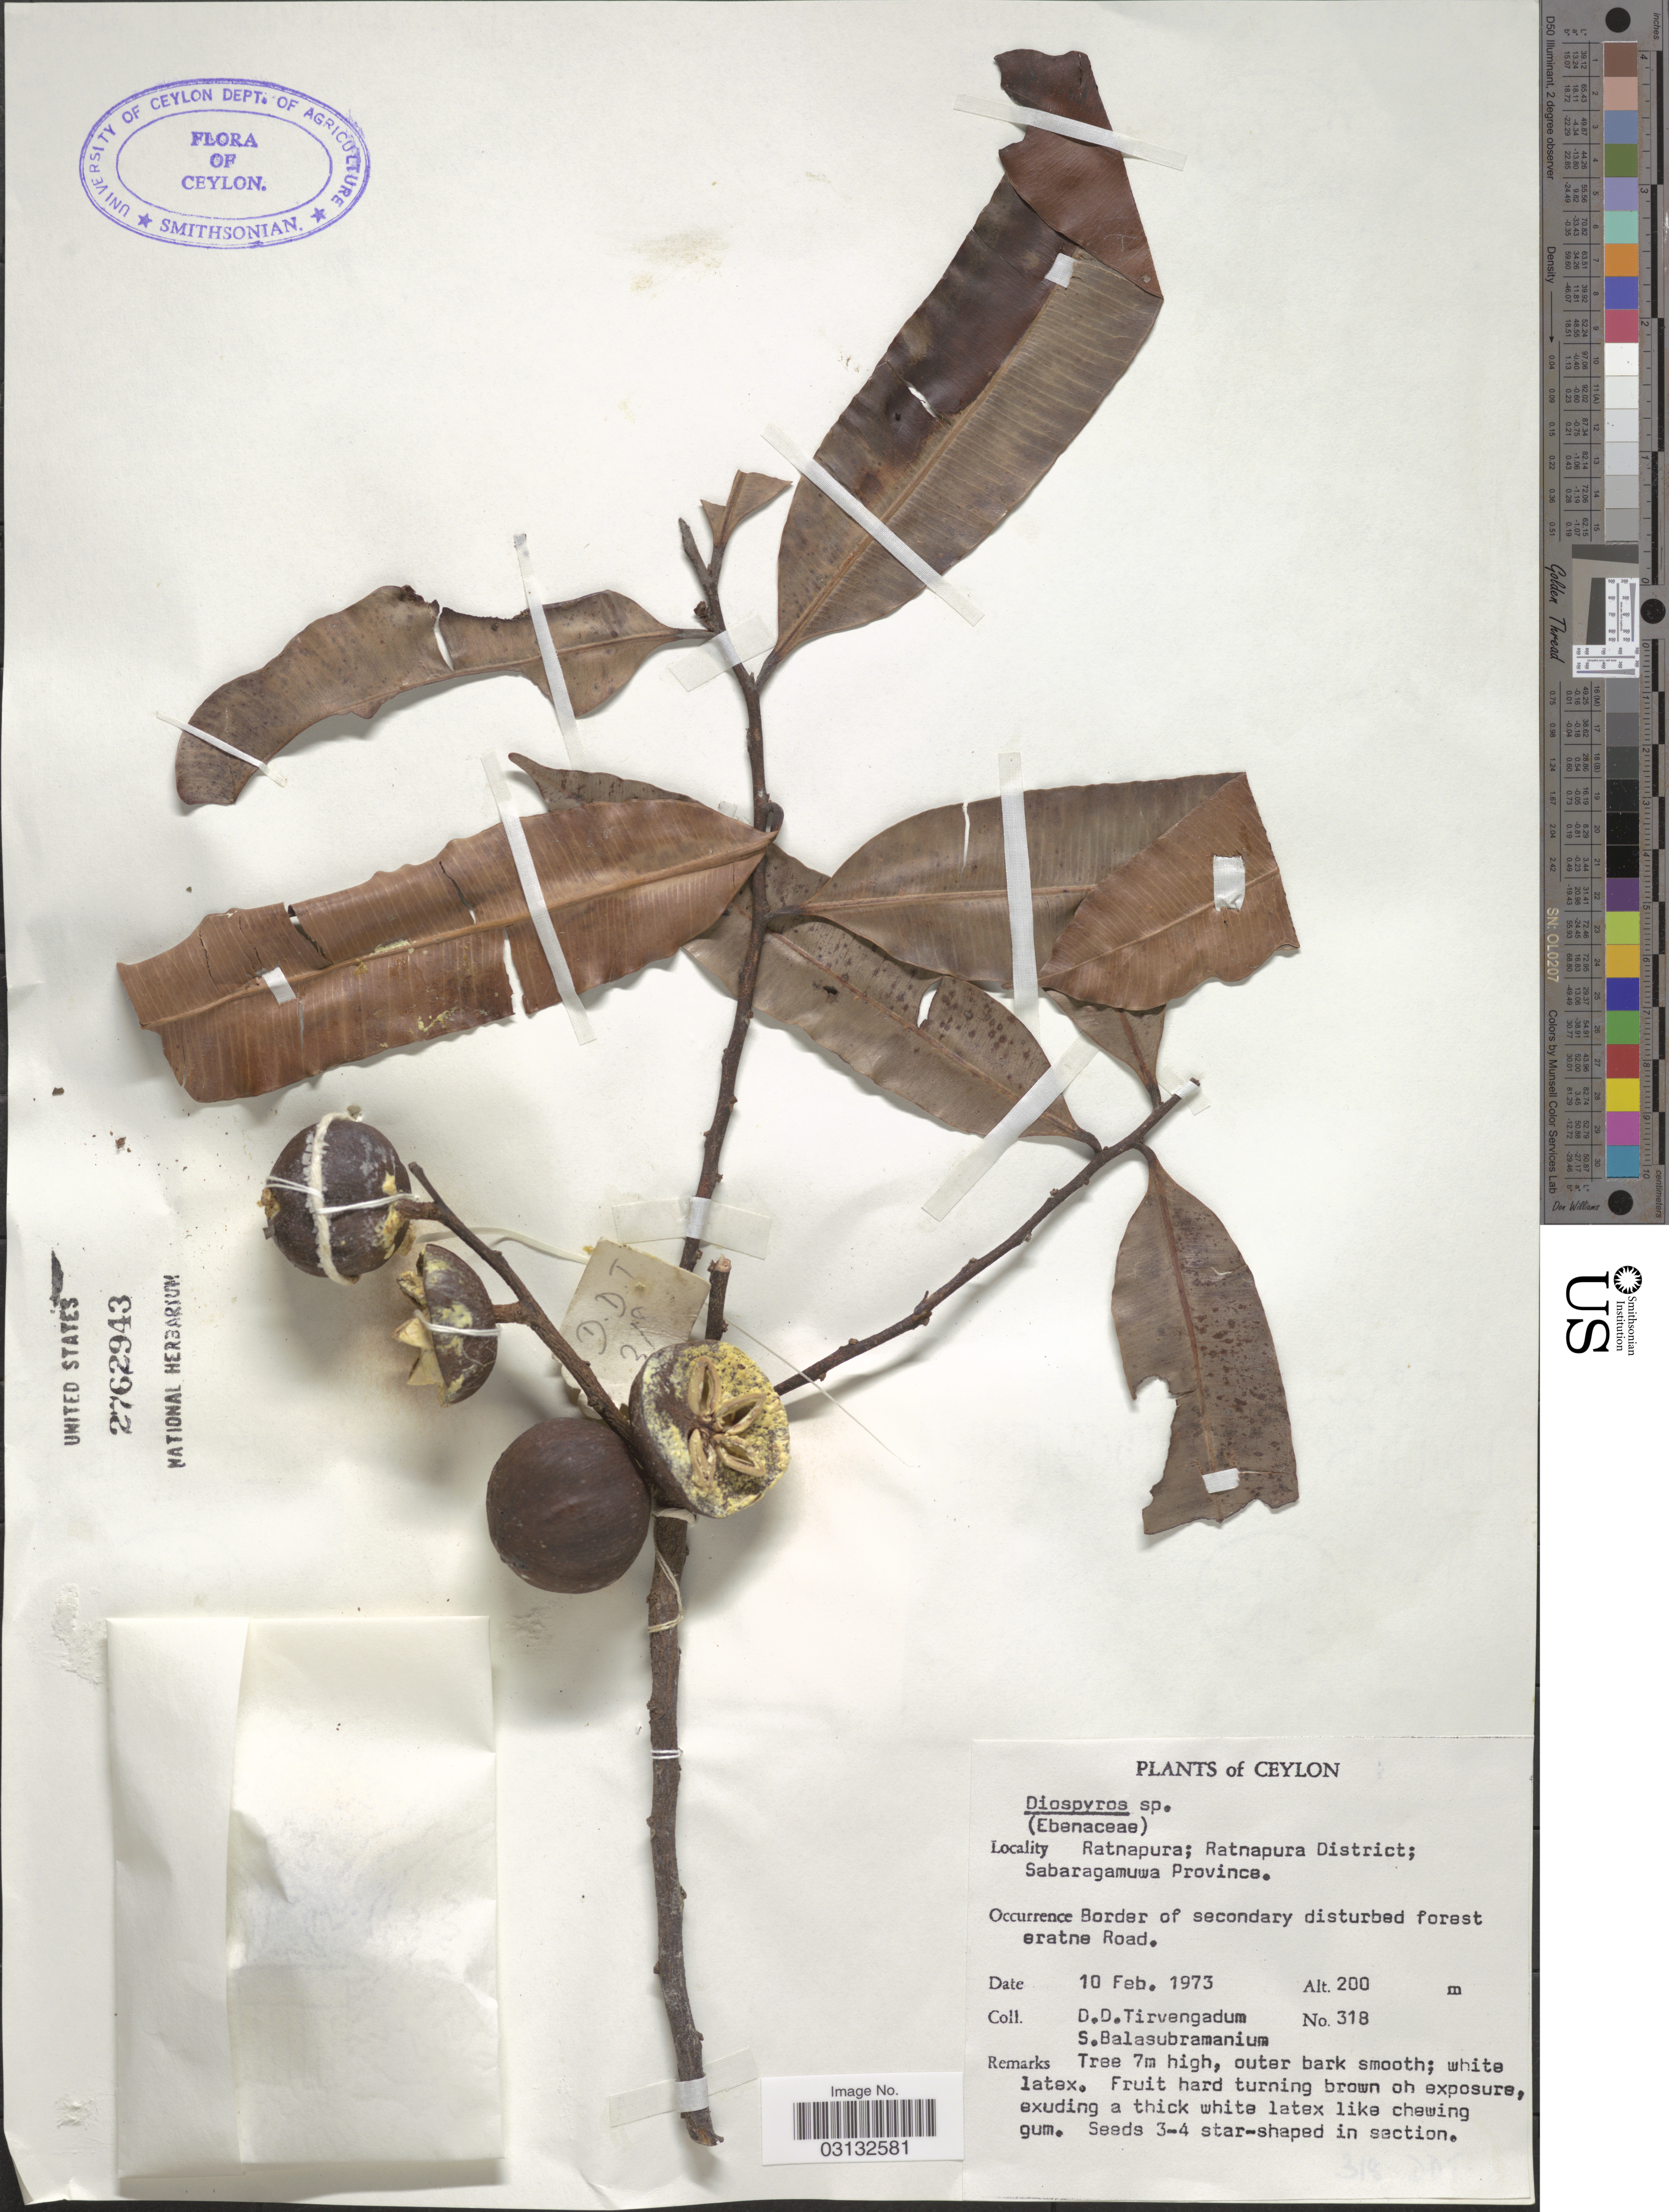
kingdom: Plantae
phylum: Tracheophyta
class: Magnoliopsida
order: Ericales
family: Ebenaceae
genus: Diospyros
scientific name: Diospyros sp.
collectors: D. Tirvengadum & S. Balasubramanium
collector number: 318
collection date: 1973-02-10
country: Sri Lanka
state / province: Sabaragamuwa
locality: Ceylon. Ratnupura; Ratnapura District.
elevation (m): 200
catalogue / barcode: US 2762943